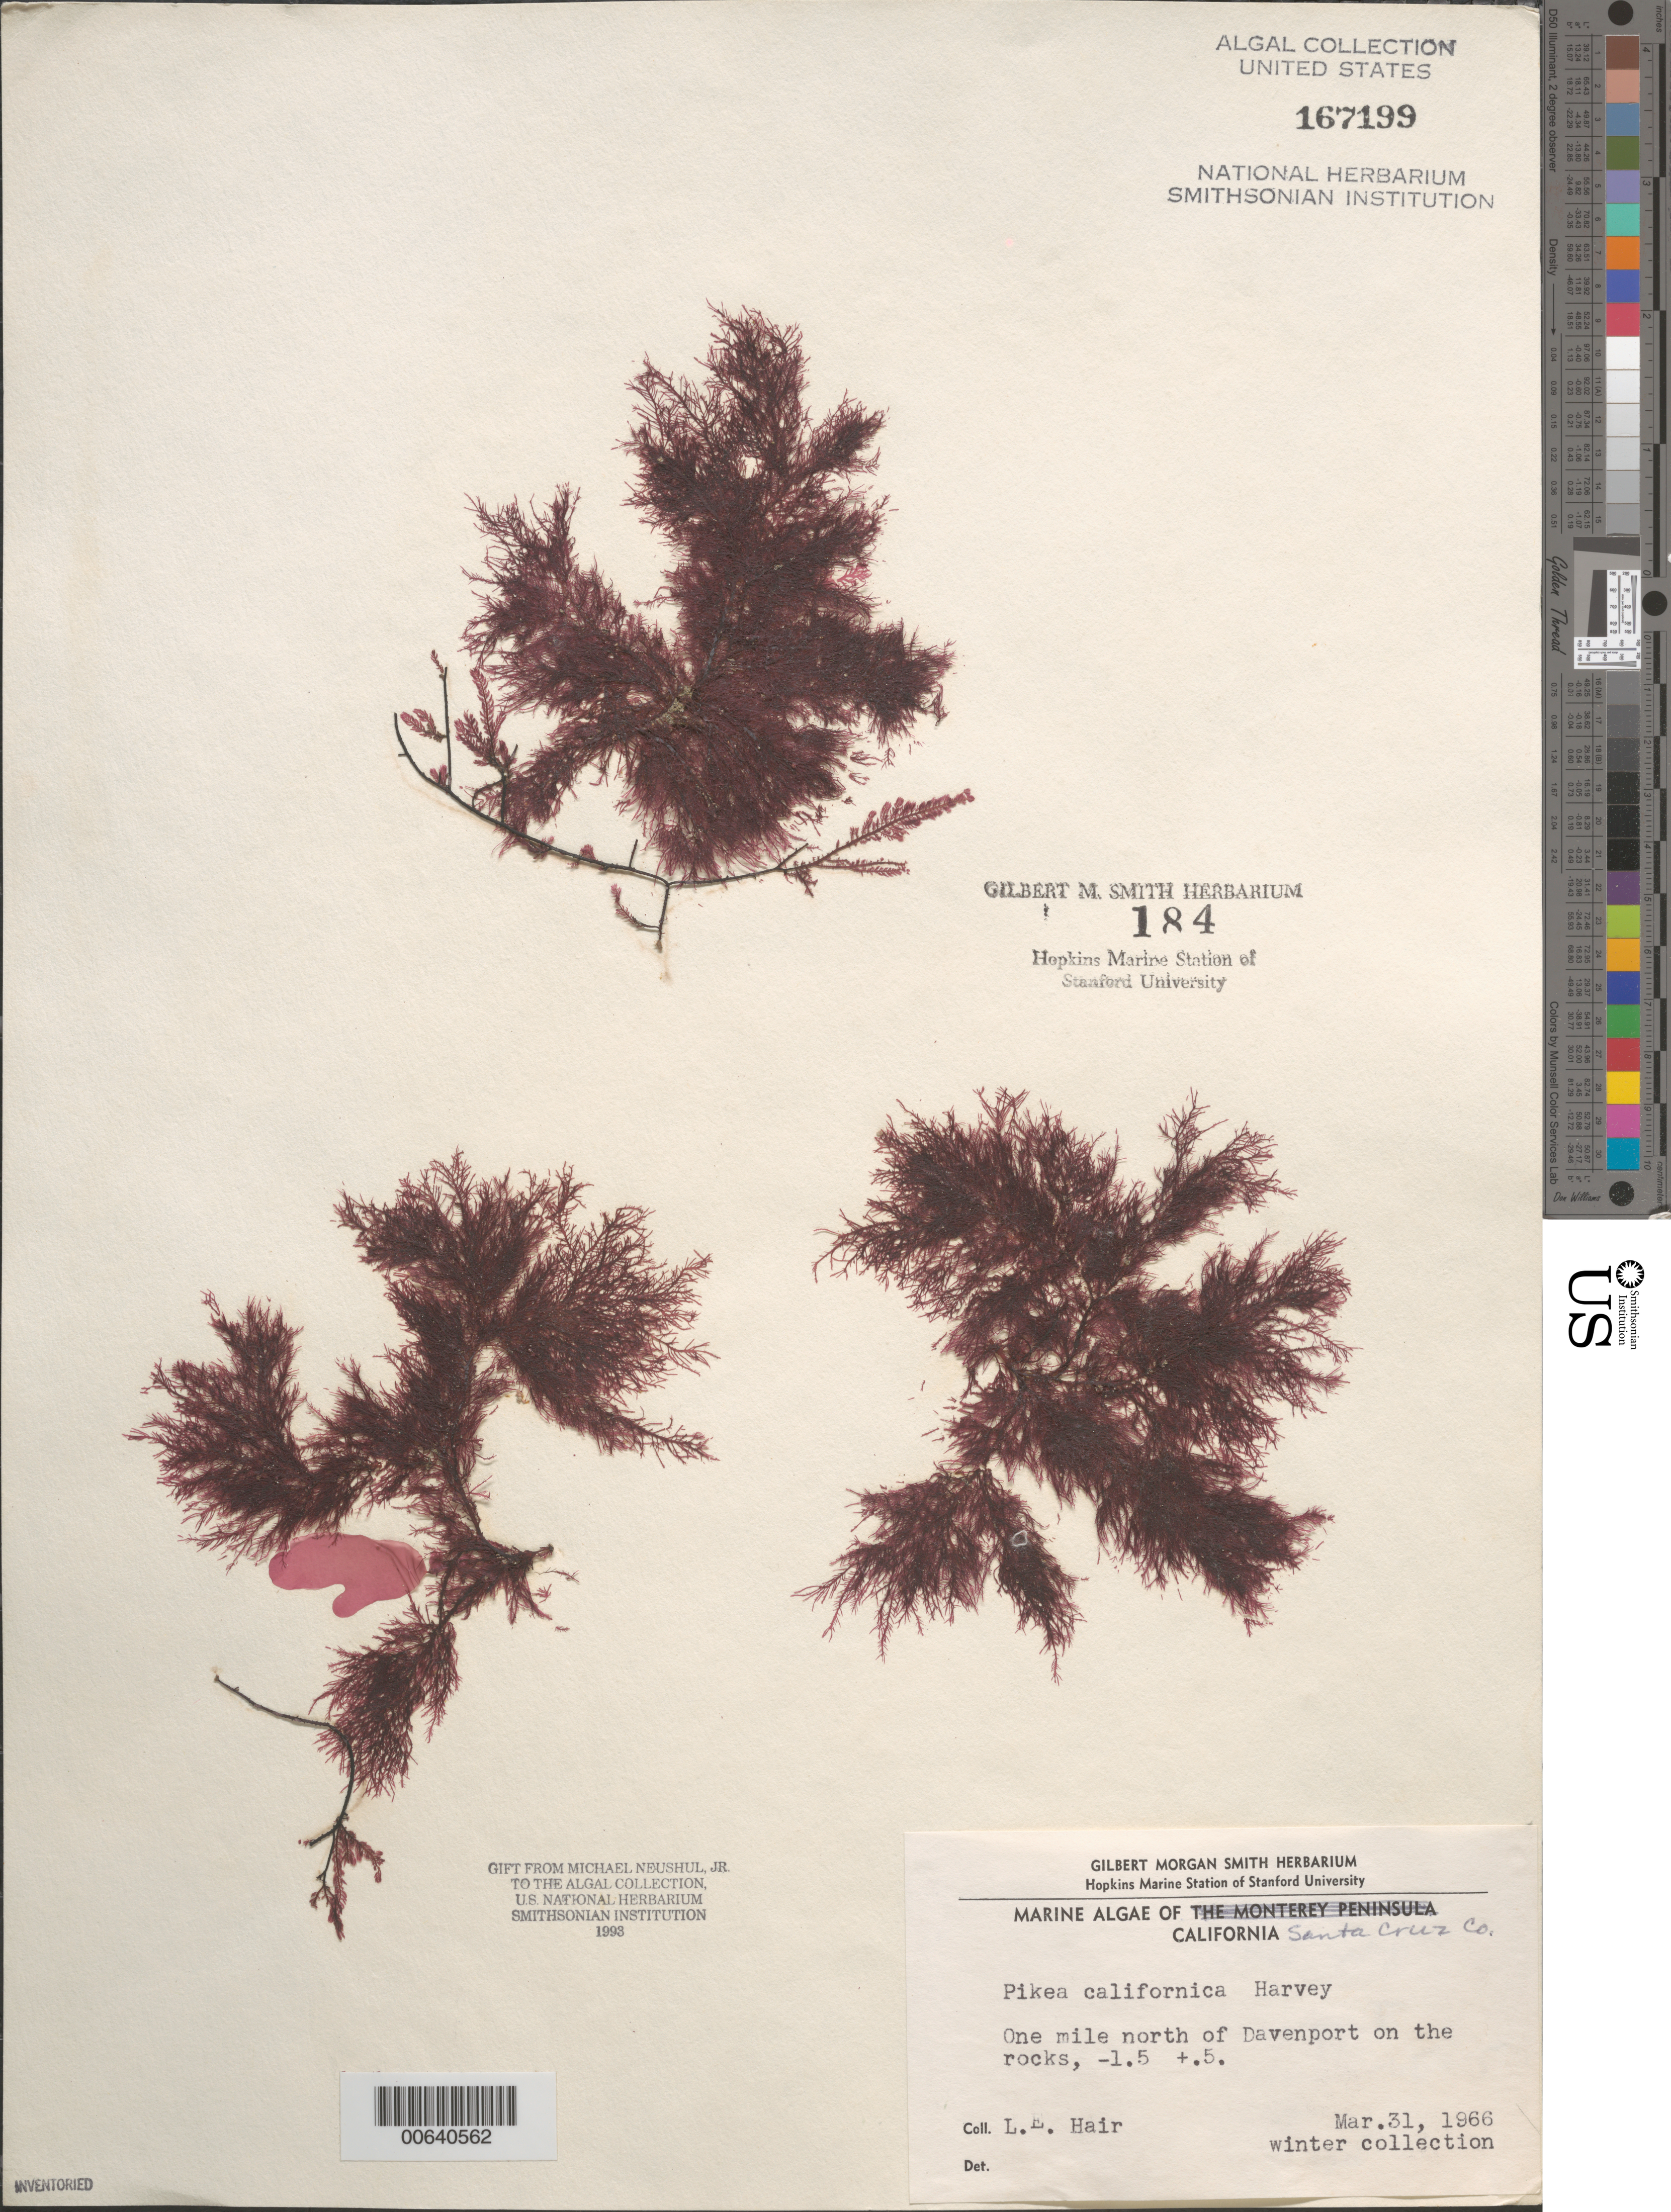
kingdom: Plantae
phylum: Rhodophyta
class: Florideophyceae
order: Gigartinales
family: Dumontiaceae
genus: Pikea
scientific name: Pikea californica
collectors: L. Hair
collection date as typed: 31 Mar 1966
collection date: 1966-03-31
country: United States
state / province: California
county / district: Santa Cruz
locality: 1 mile north of Davenport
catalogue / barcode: US 167199